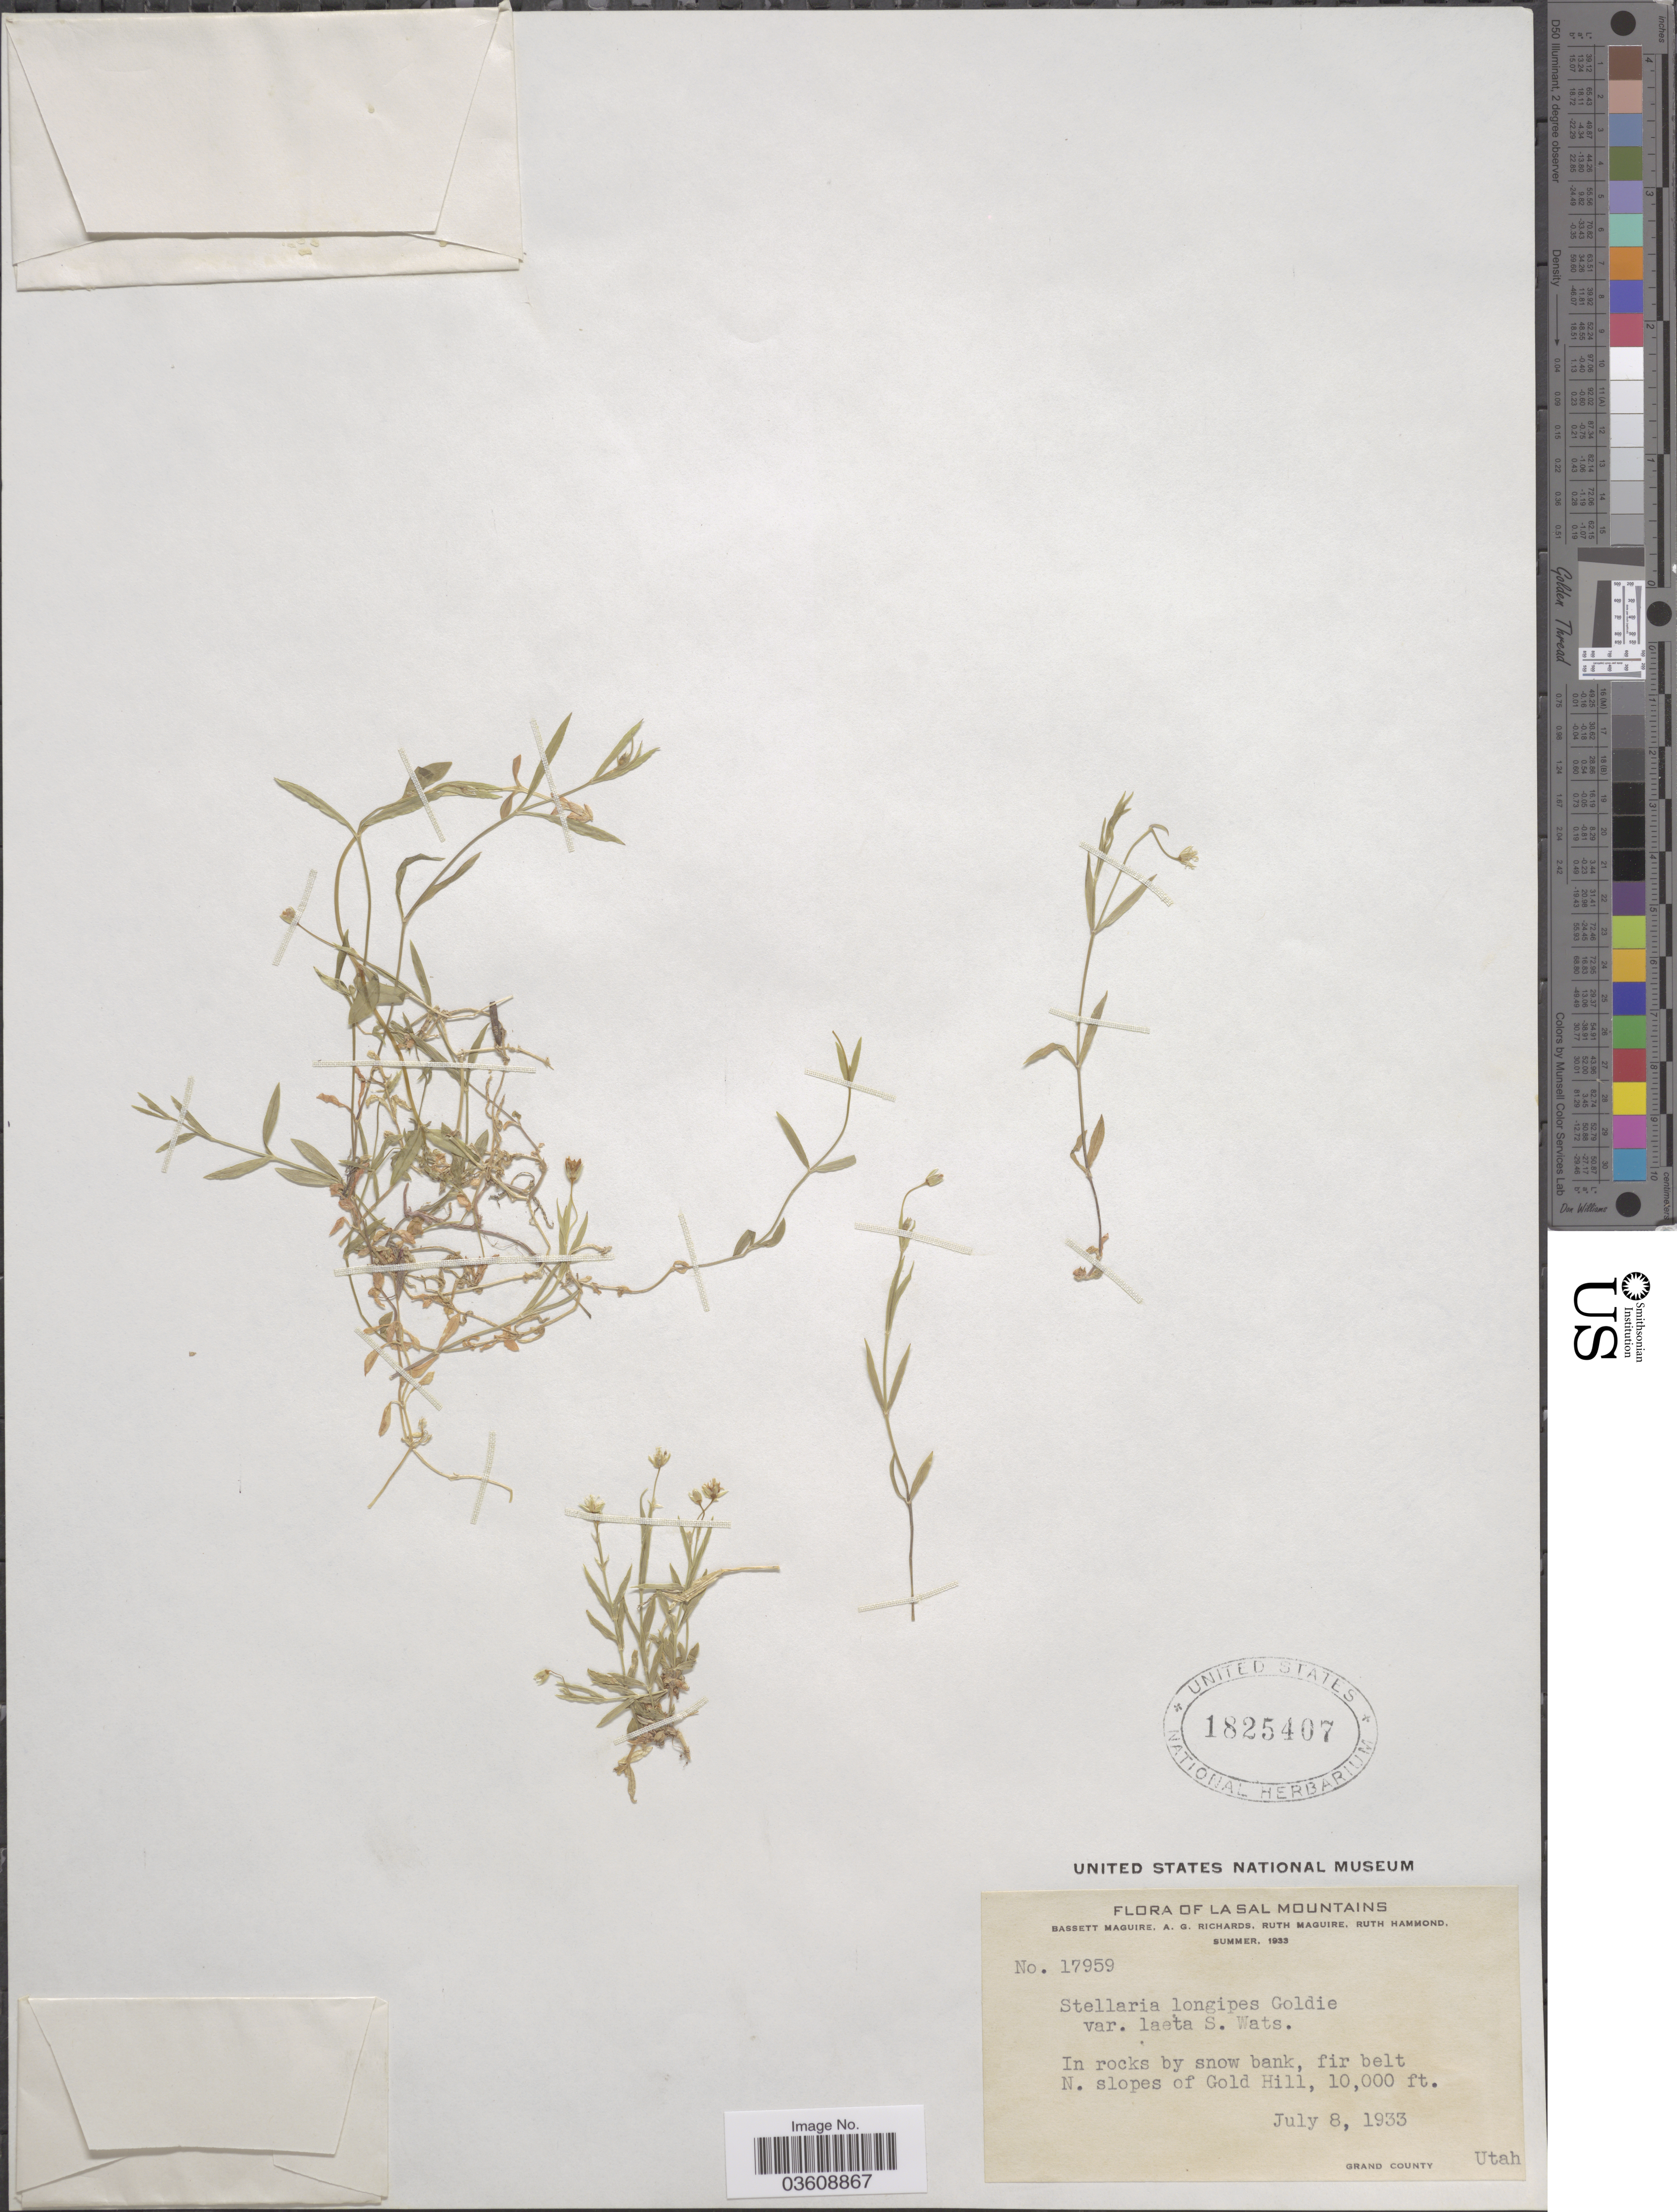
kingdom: Plantae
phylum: Tracheophyta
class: Magnoliopsida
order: Caryophyllales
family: Caryophyllaceae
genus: Stellaria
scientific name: Stellaria longipes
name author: Goldie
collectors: B. Maguire, A. Richards, R. R. Maguire & R. Hammond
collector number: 17959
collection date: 1933-07-08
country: United States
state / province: Utah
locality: La Sal Mountains. In rocks by snow bank, fir belt N. slopes of Gold Hill. Grand County.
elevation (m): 3048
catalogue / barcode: US 1825407